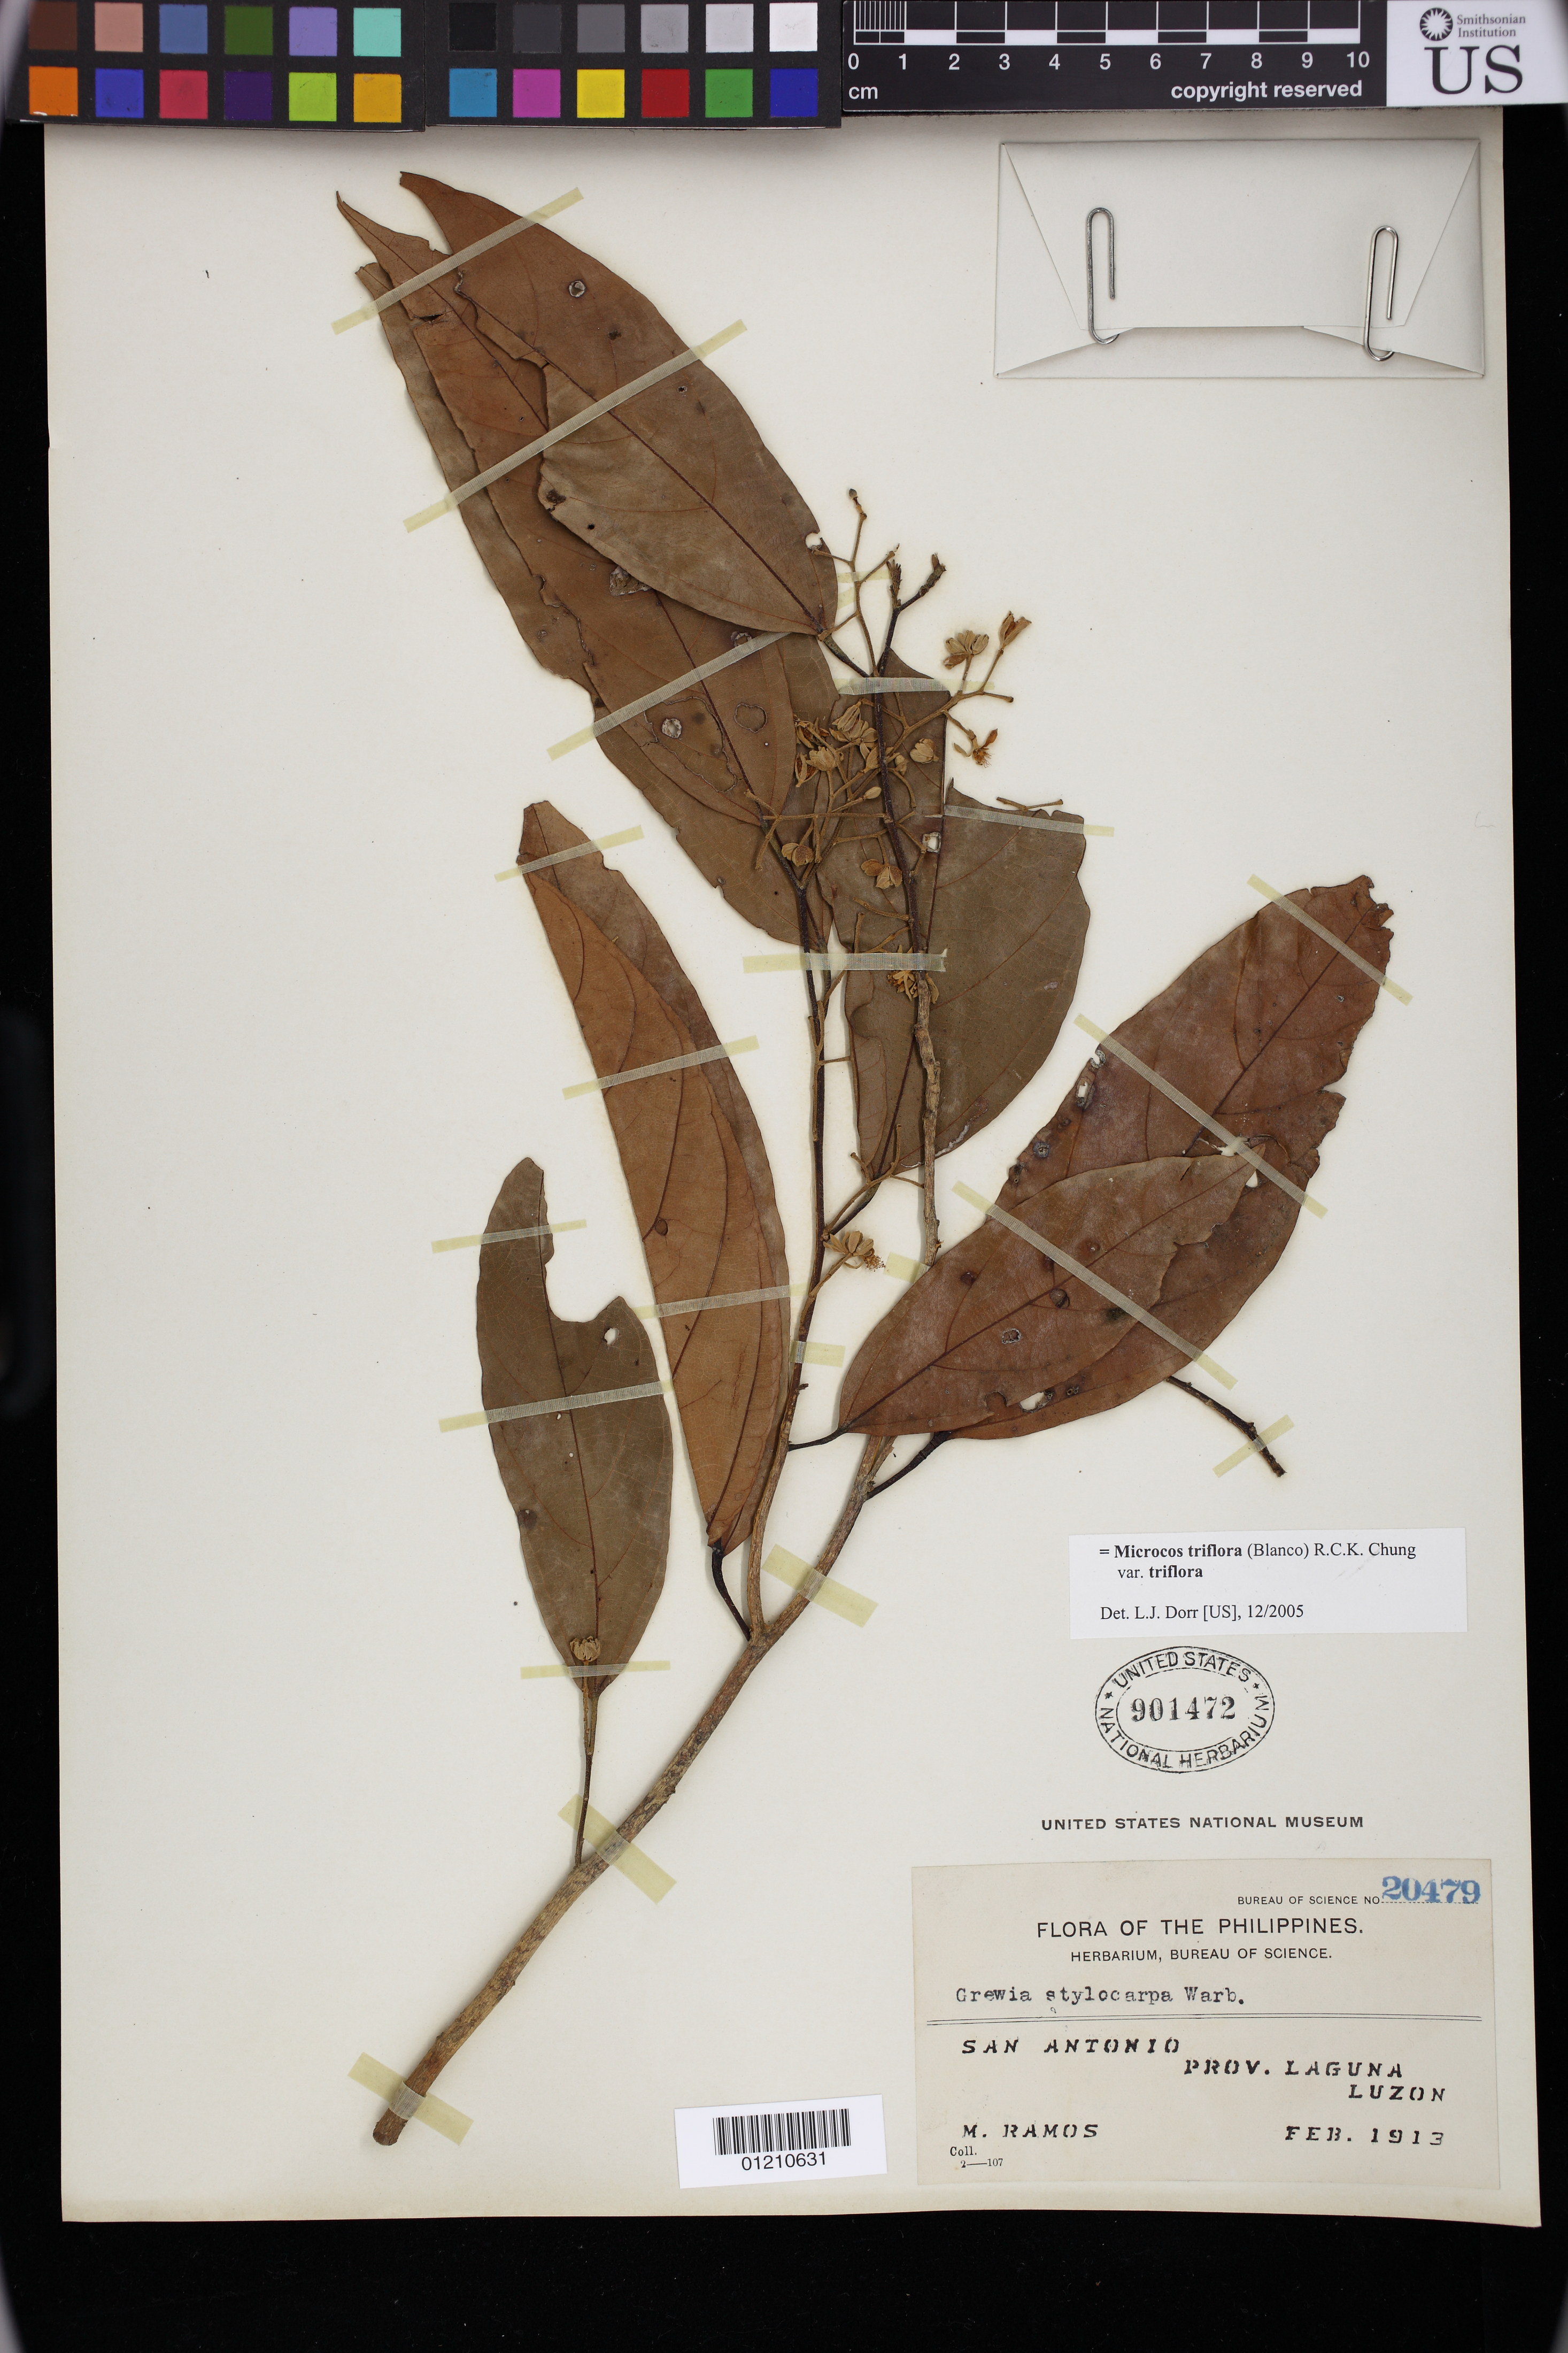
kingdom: Plantae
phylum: Tracheophyta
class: Magnoliopsida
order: Malvales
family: Malvaceae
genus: Microcos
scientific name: Microcos triflora var. triflora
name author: (Blanco) R.C.K. Chung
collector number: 2-107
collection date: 1913-02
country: Philippines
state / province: Calabarzon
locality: San Antonio, Province of Laguna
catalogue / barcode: US 901472